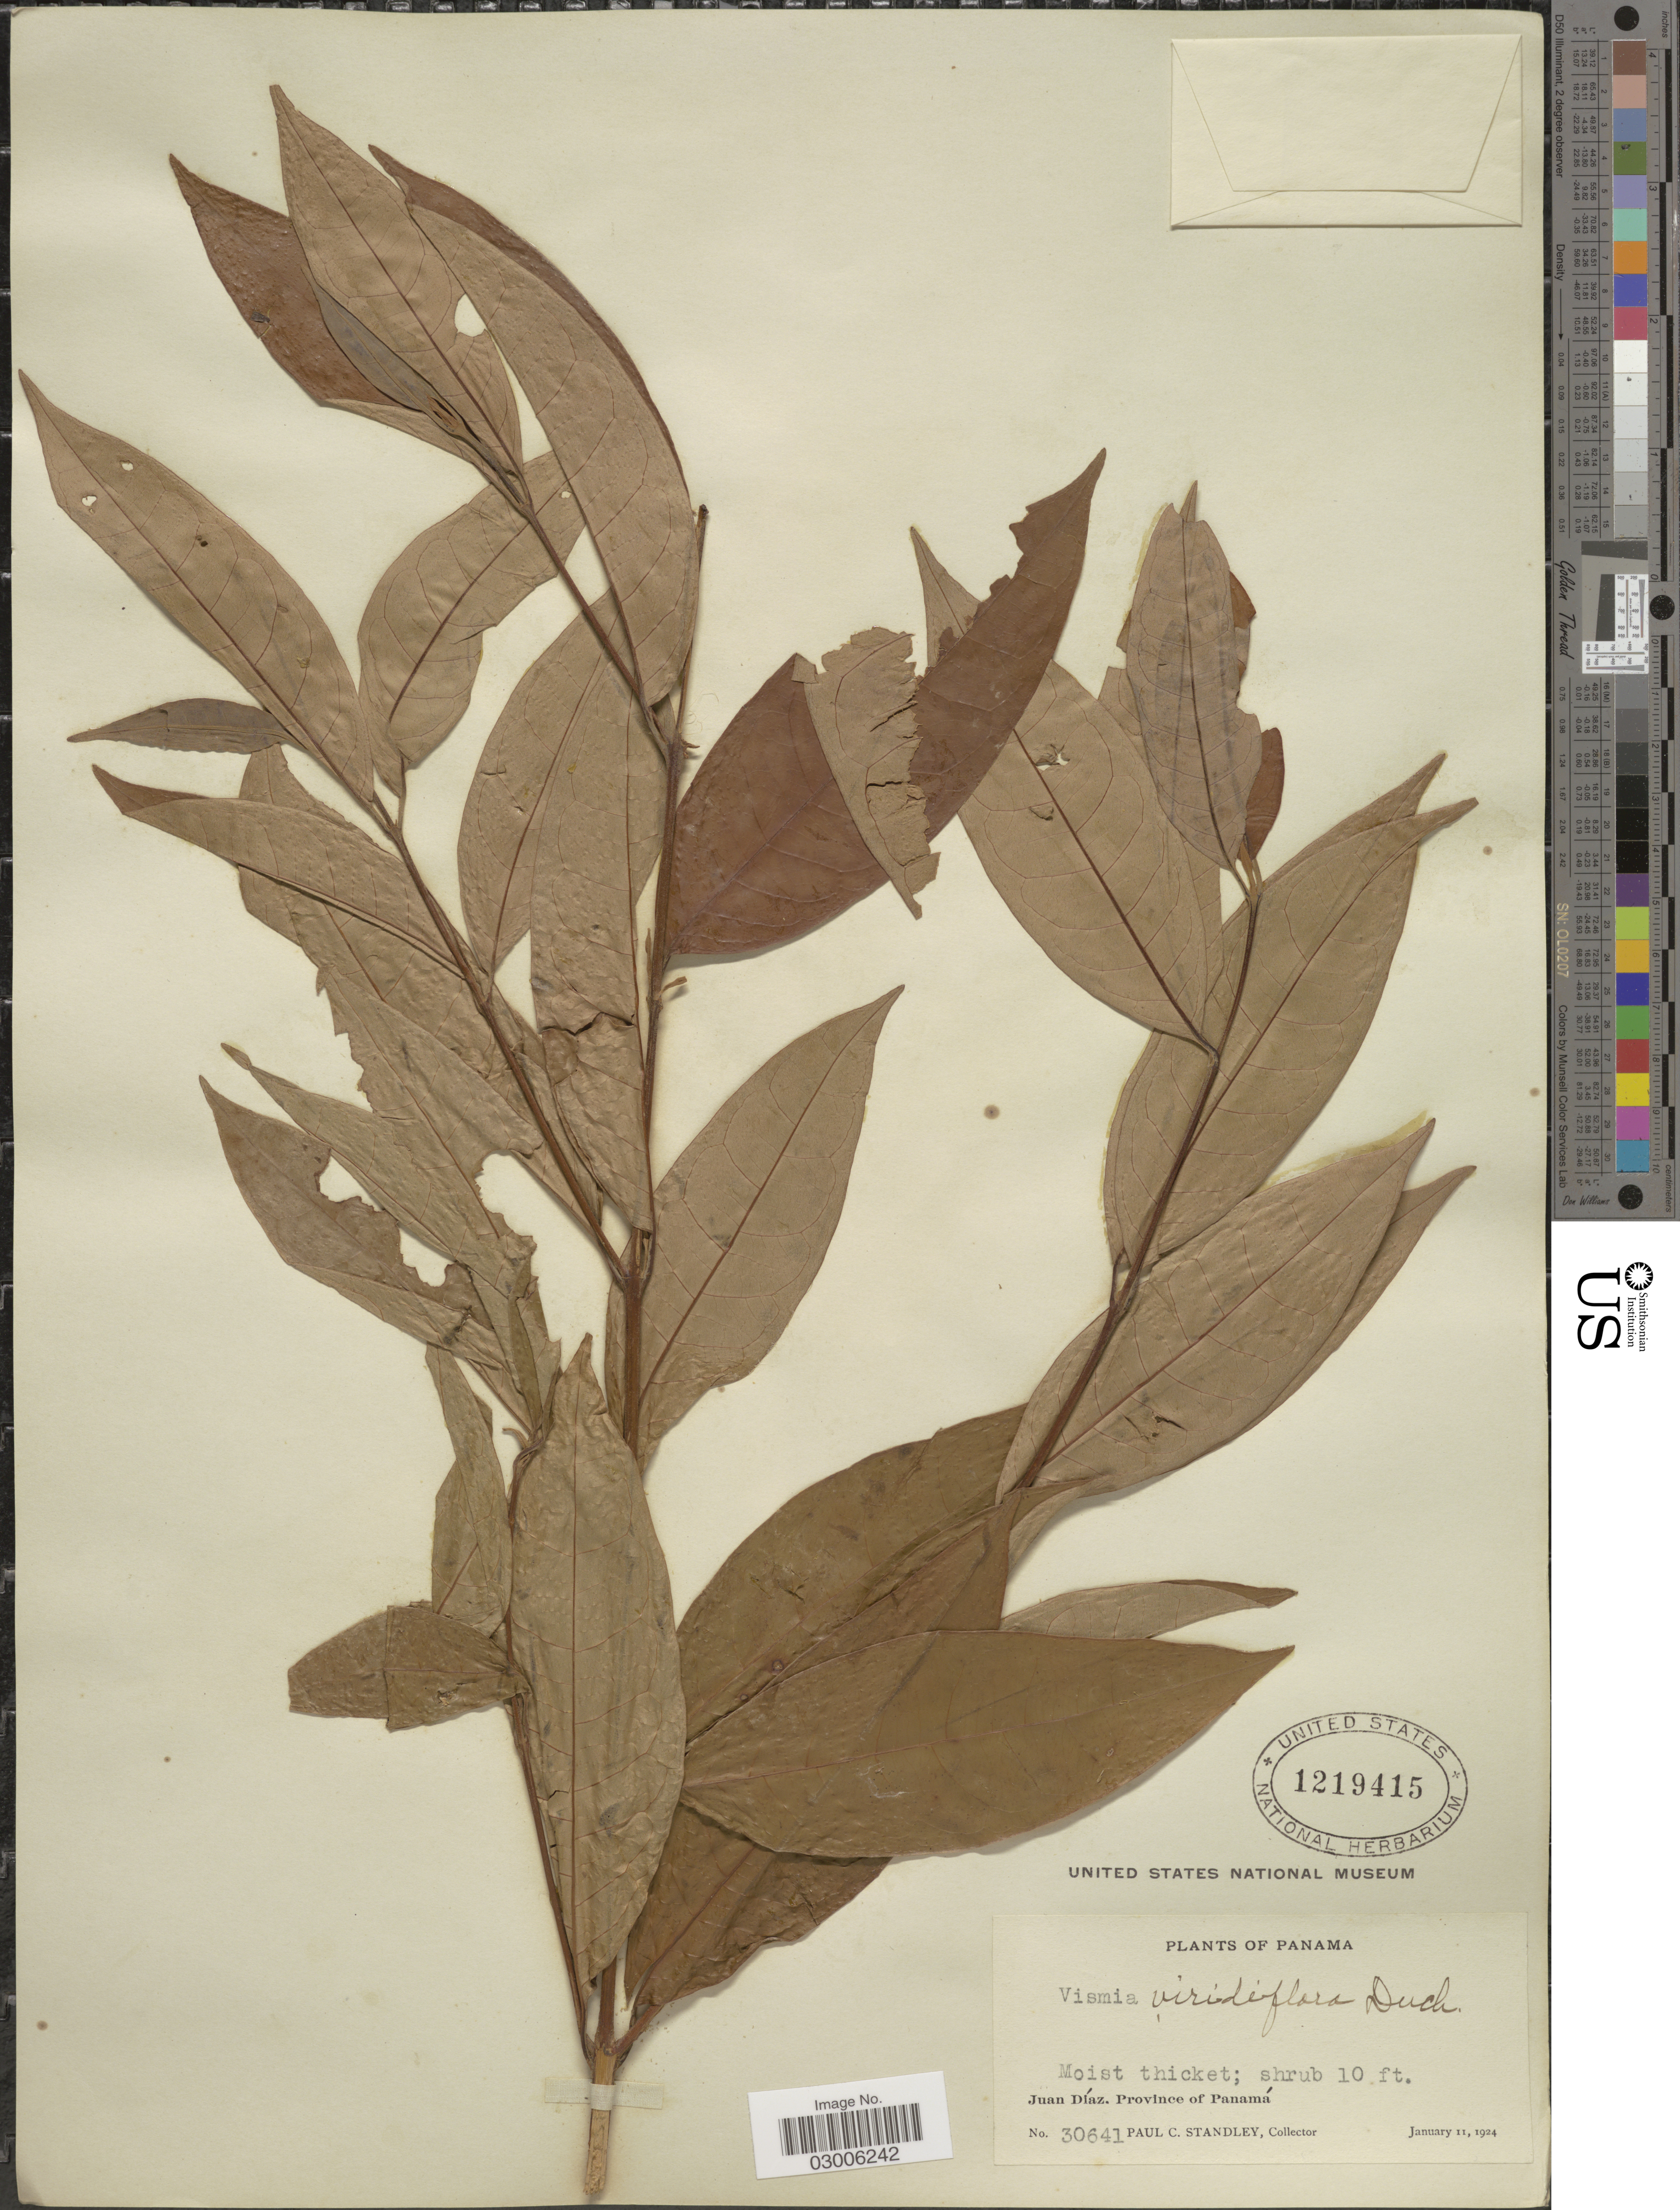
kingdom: Plantae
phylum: Tracheophyta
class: Magnoliopsida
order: Malpighiales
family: Hypericaceae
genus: Vismia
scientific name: Vismia billbergiana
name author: Beurl.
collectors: P. C. Standley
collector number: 30641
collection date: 1924-01-11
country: Panama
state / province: Panamá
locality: Juan Díaz.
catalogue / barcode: US 1219415